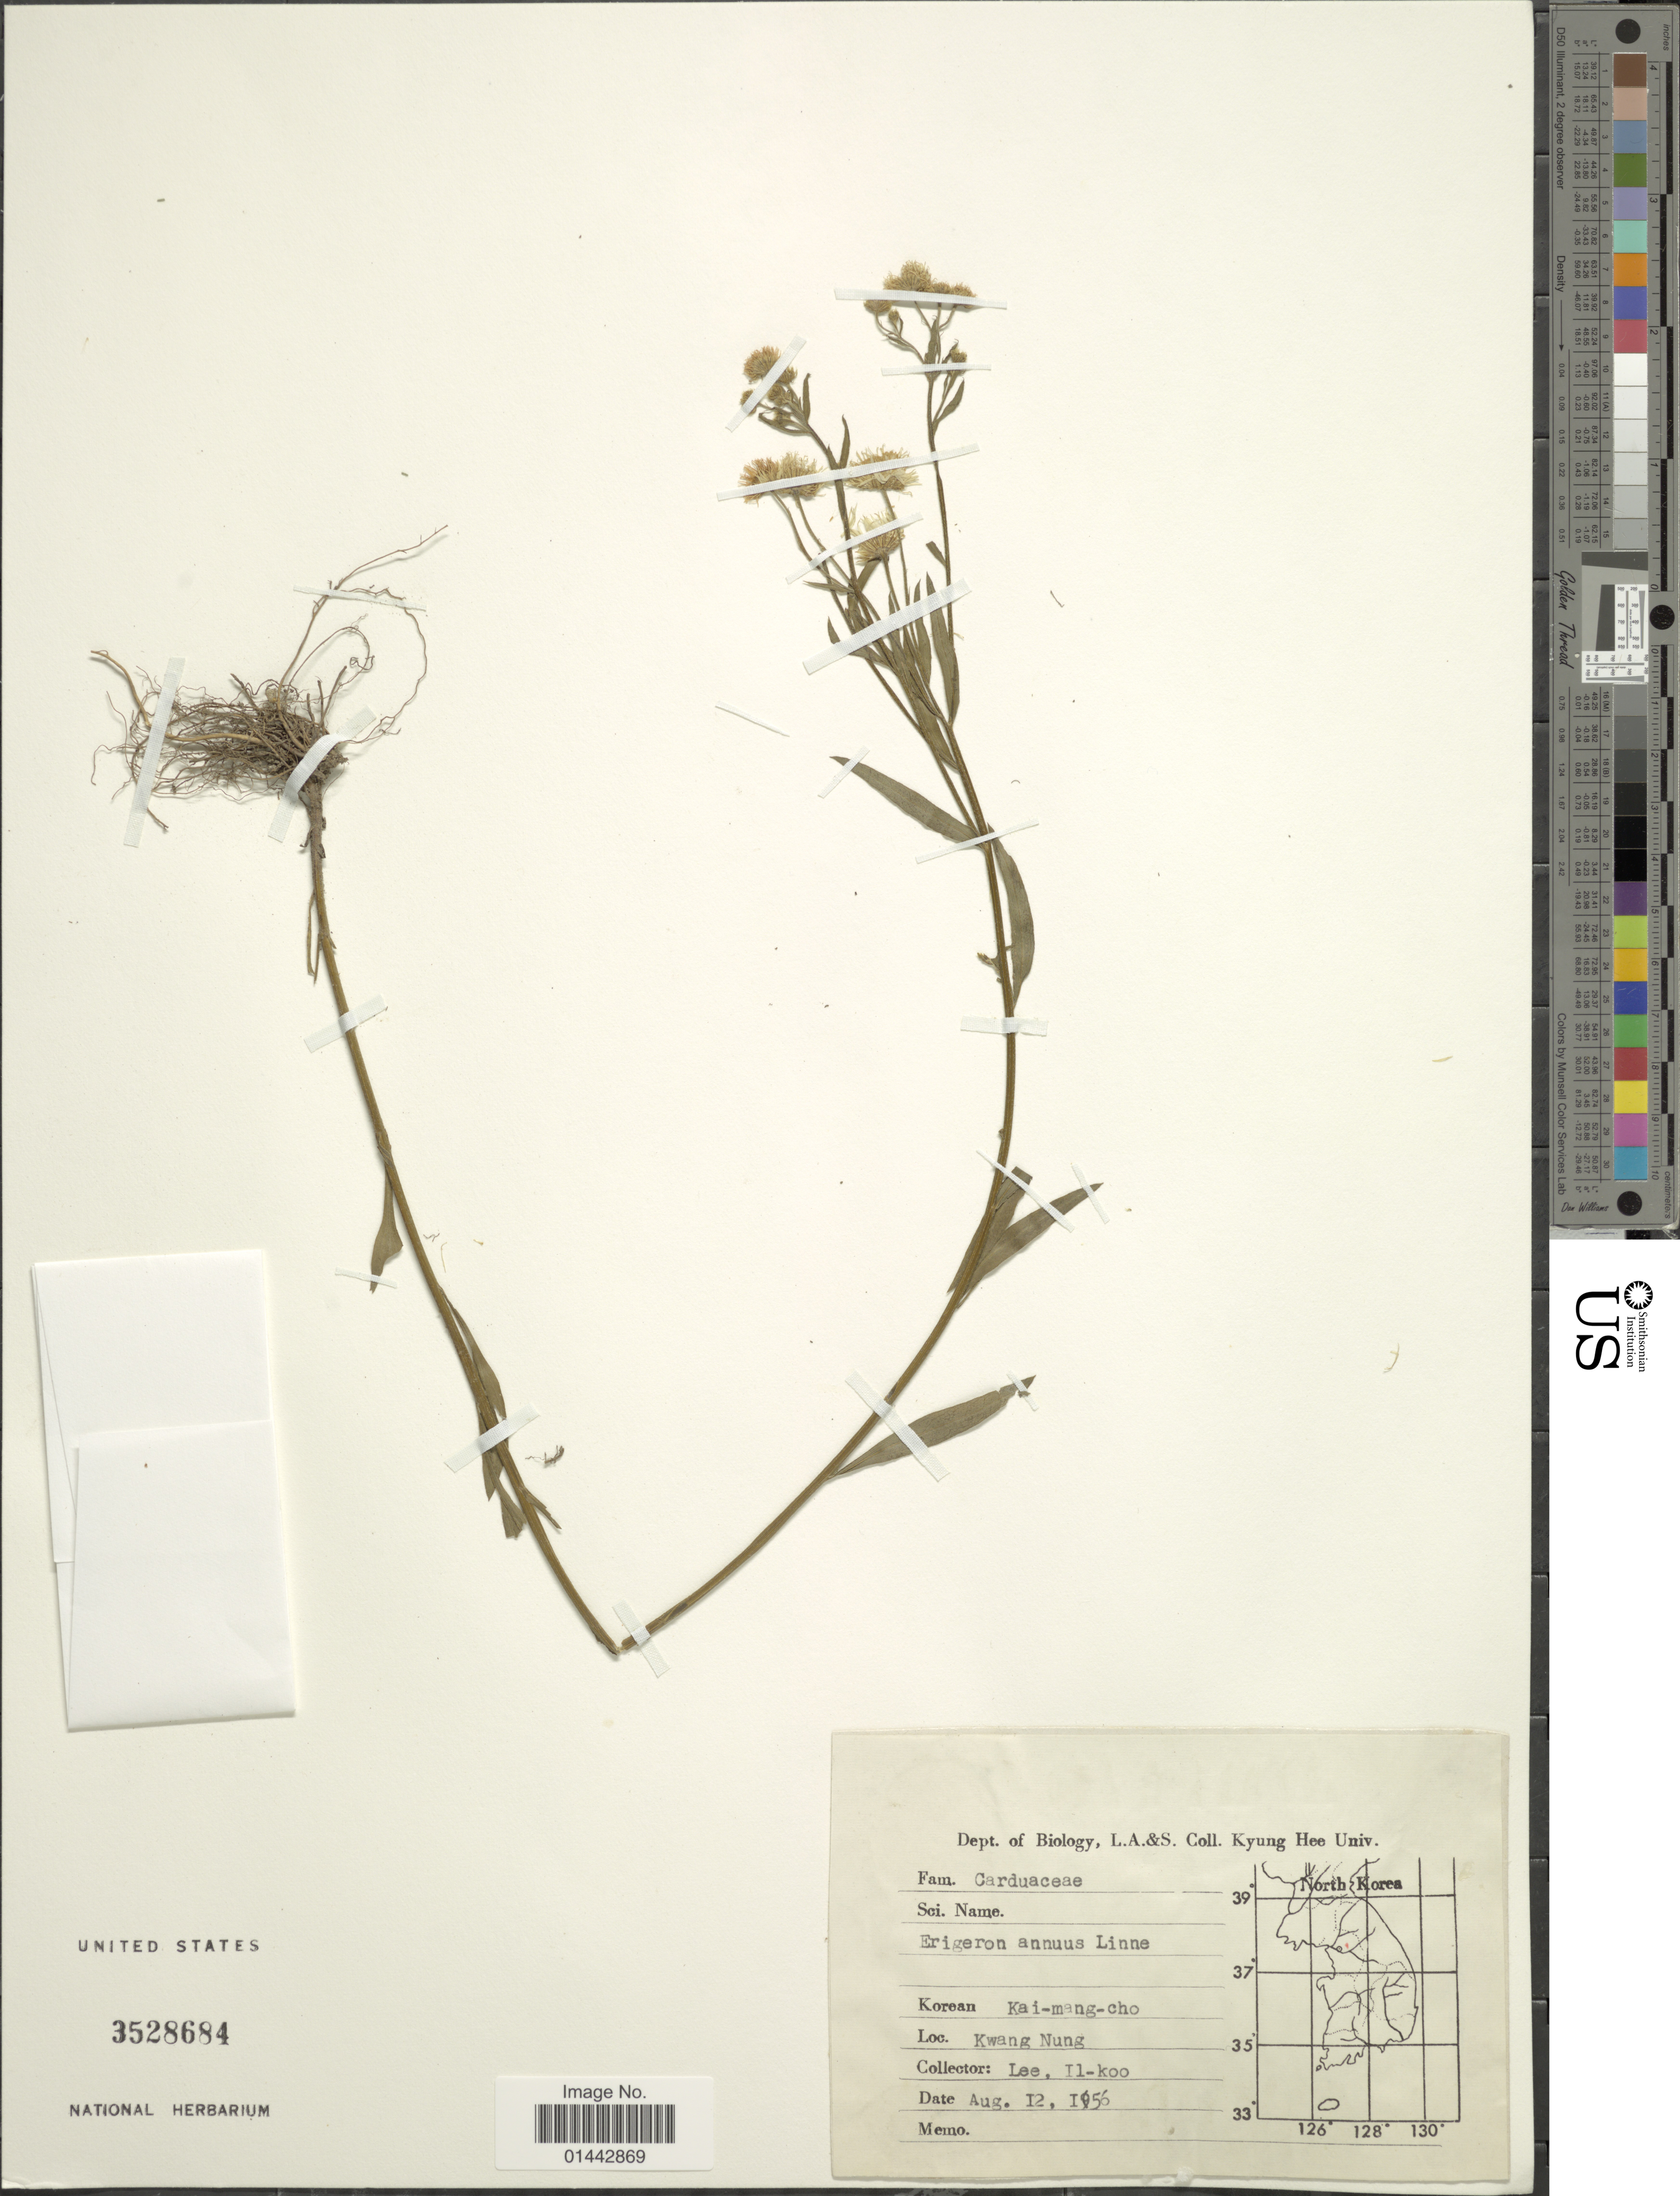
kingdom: Plantae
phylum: Tracheophyta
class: Magnoliopsida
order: Asterales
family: Asteraceae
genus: Erigeron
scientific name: Erigeron annuus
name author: (L.) Pers.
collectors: I. Lee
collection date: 1956-08-12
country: South Korea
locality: Kwang Nung.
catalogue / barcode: US 3528684